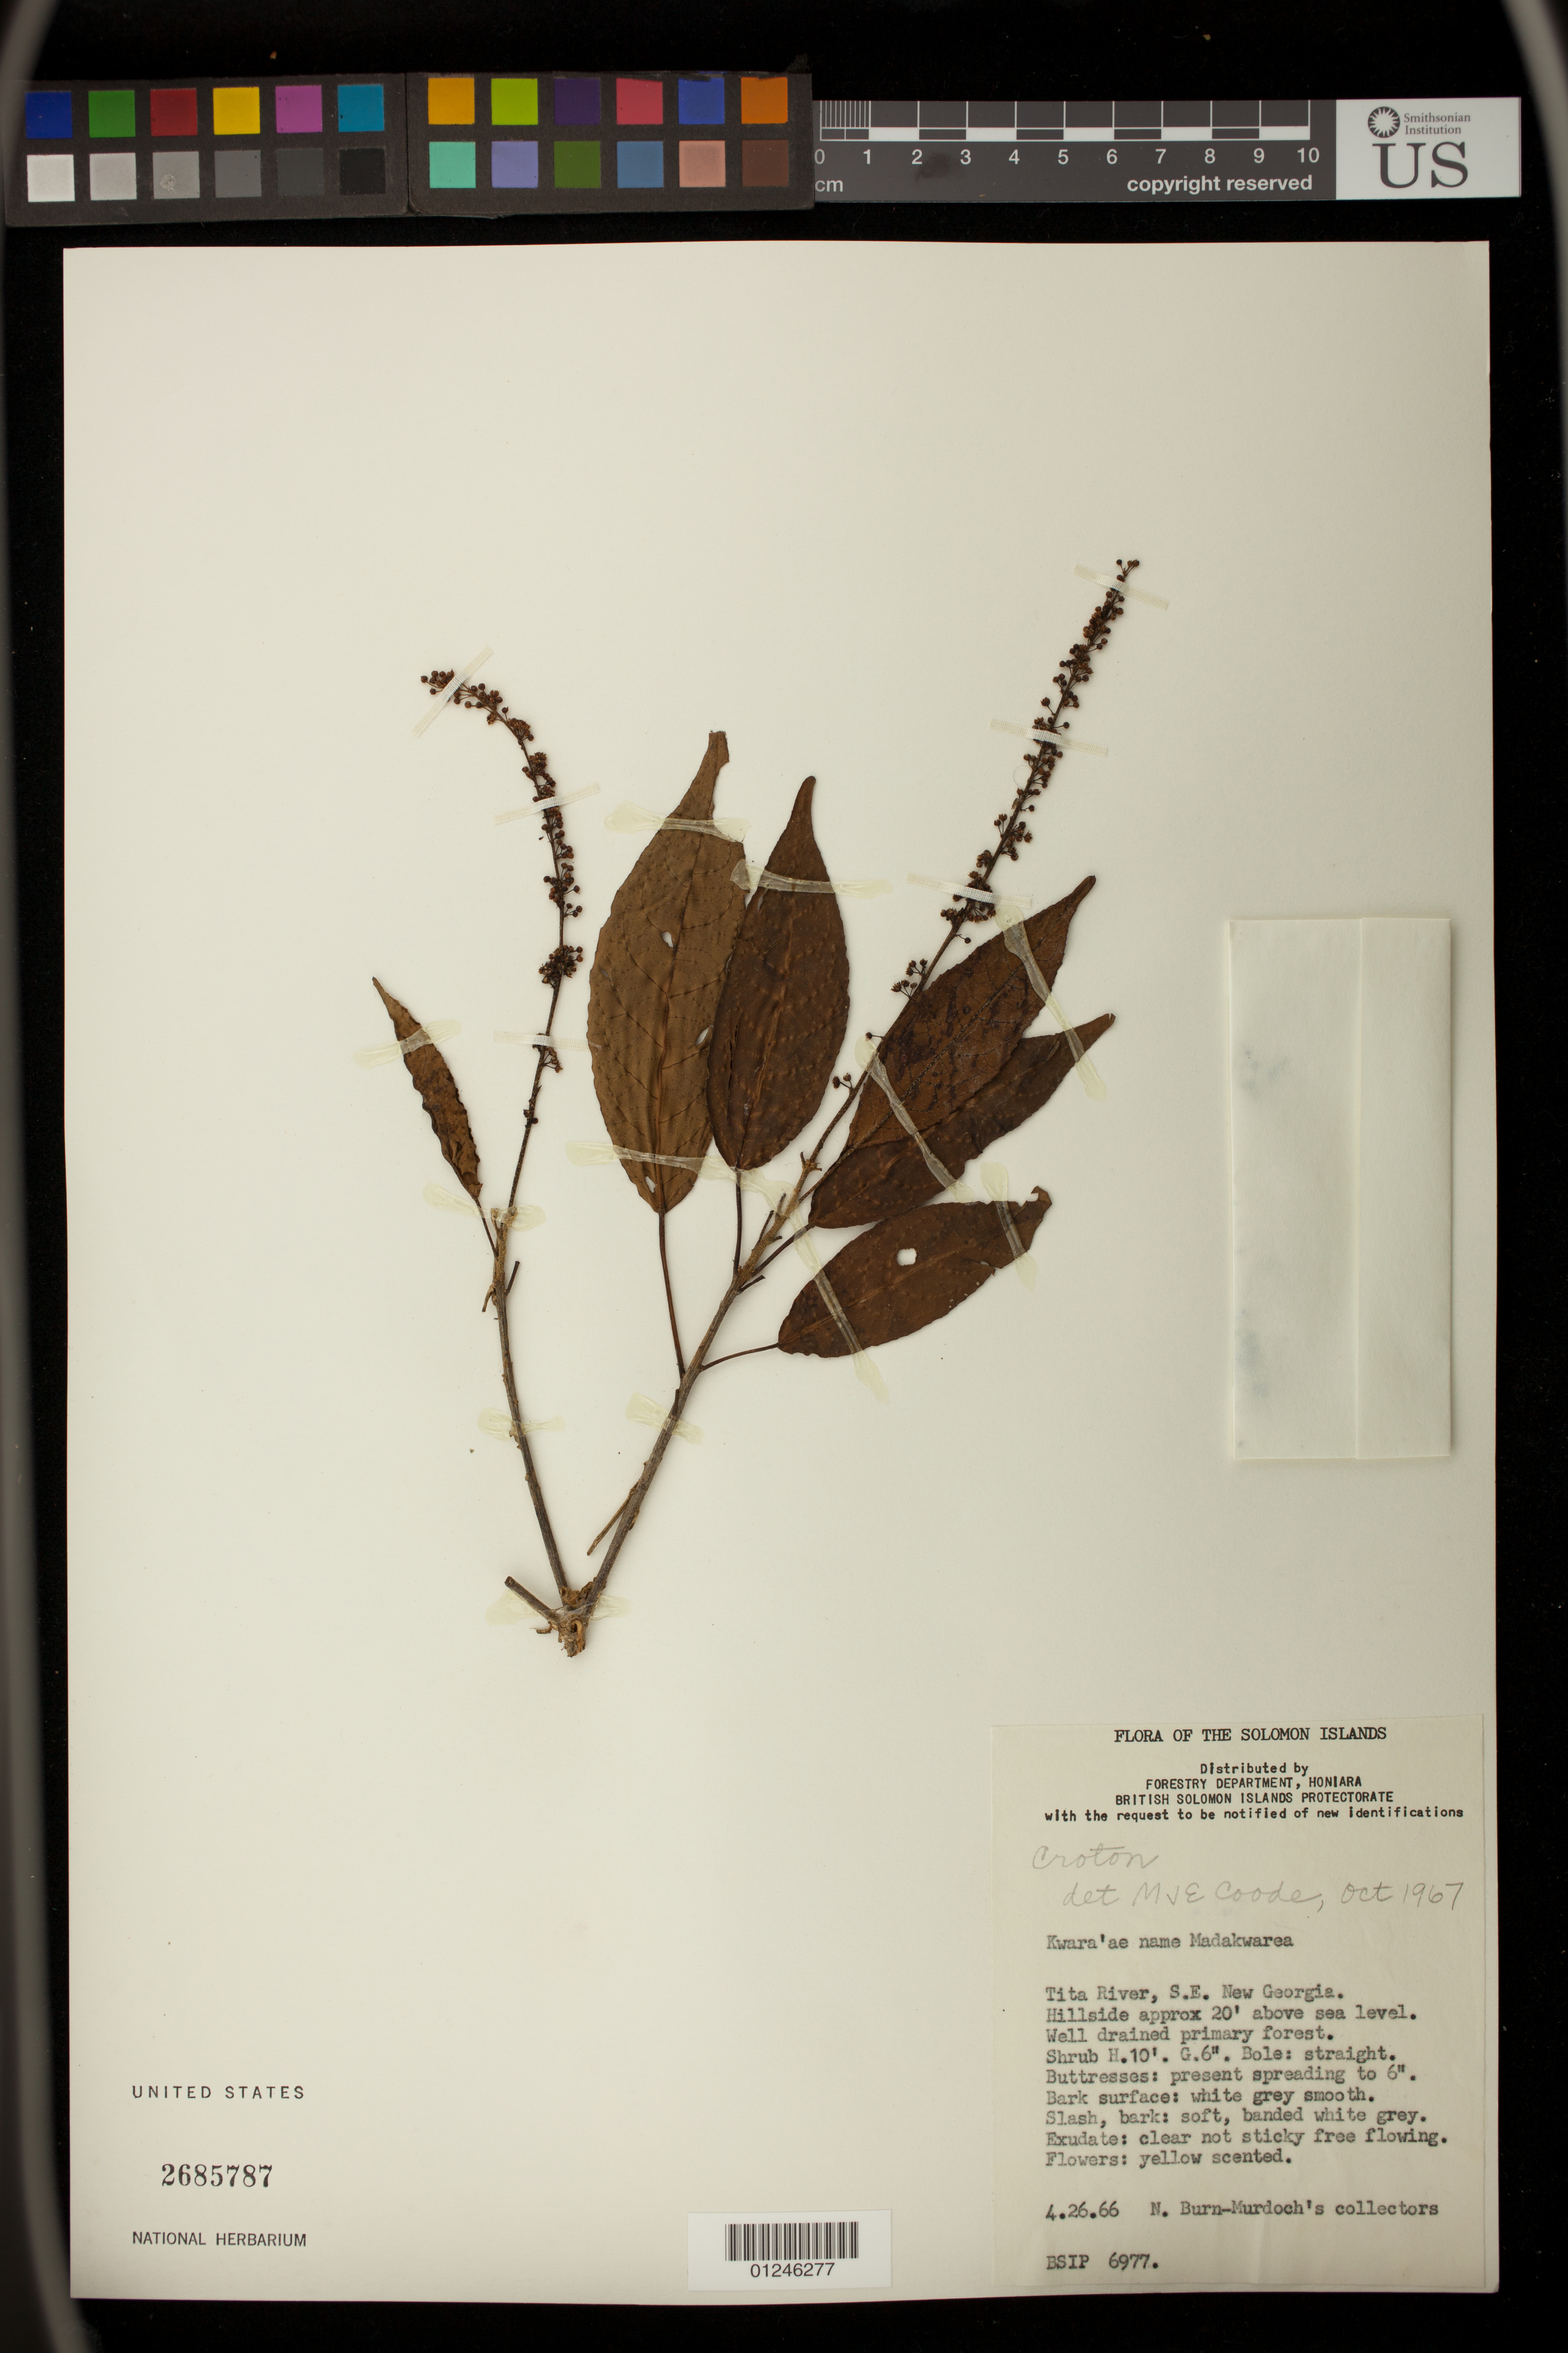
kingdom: Plantae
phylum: Tracheophyta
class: Magnoliopsida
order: Malpighiales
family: Euphorbiaceae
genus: Croton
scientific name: Croton sp.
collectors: N. Burn-Murdoch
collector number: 6977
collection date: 1966-04-26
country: Solomon Islands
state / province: Solomon Islands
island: New Georgia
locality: Tita River, SE New Georgia.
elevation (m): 6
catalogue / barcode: US 2685787